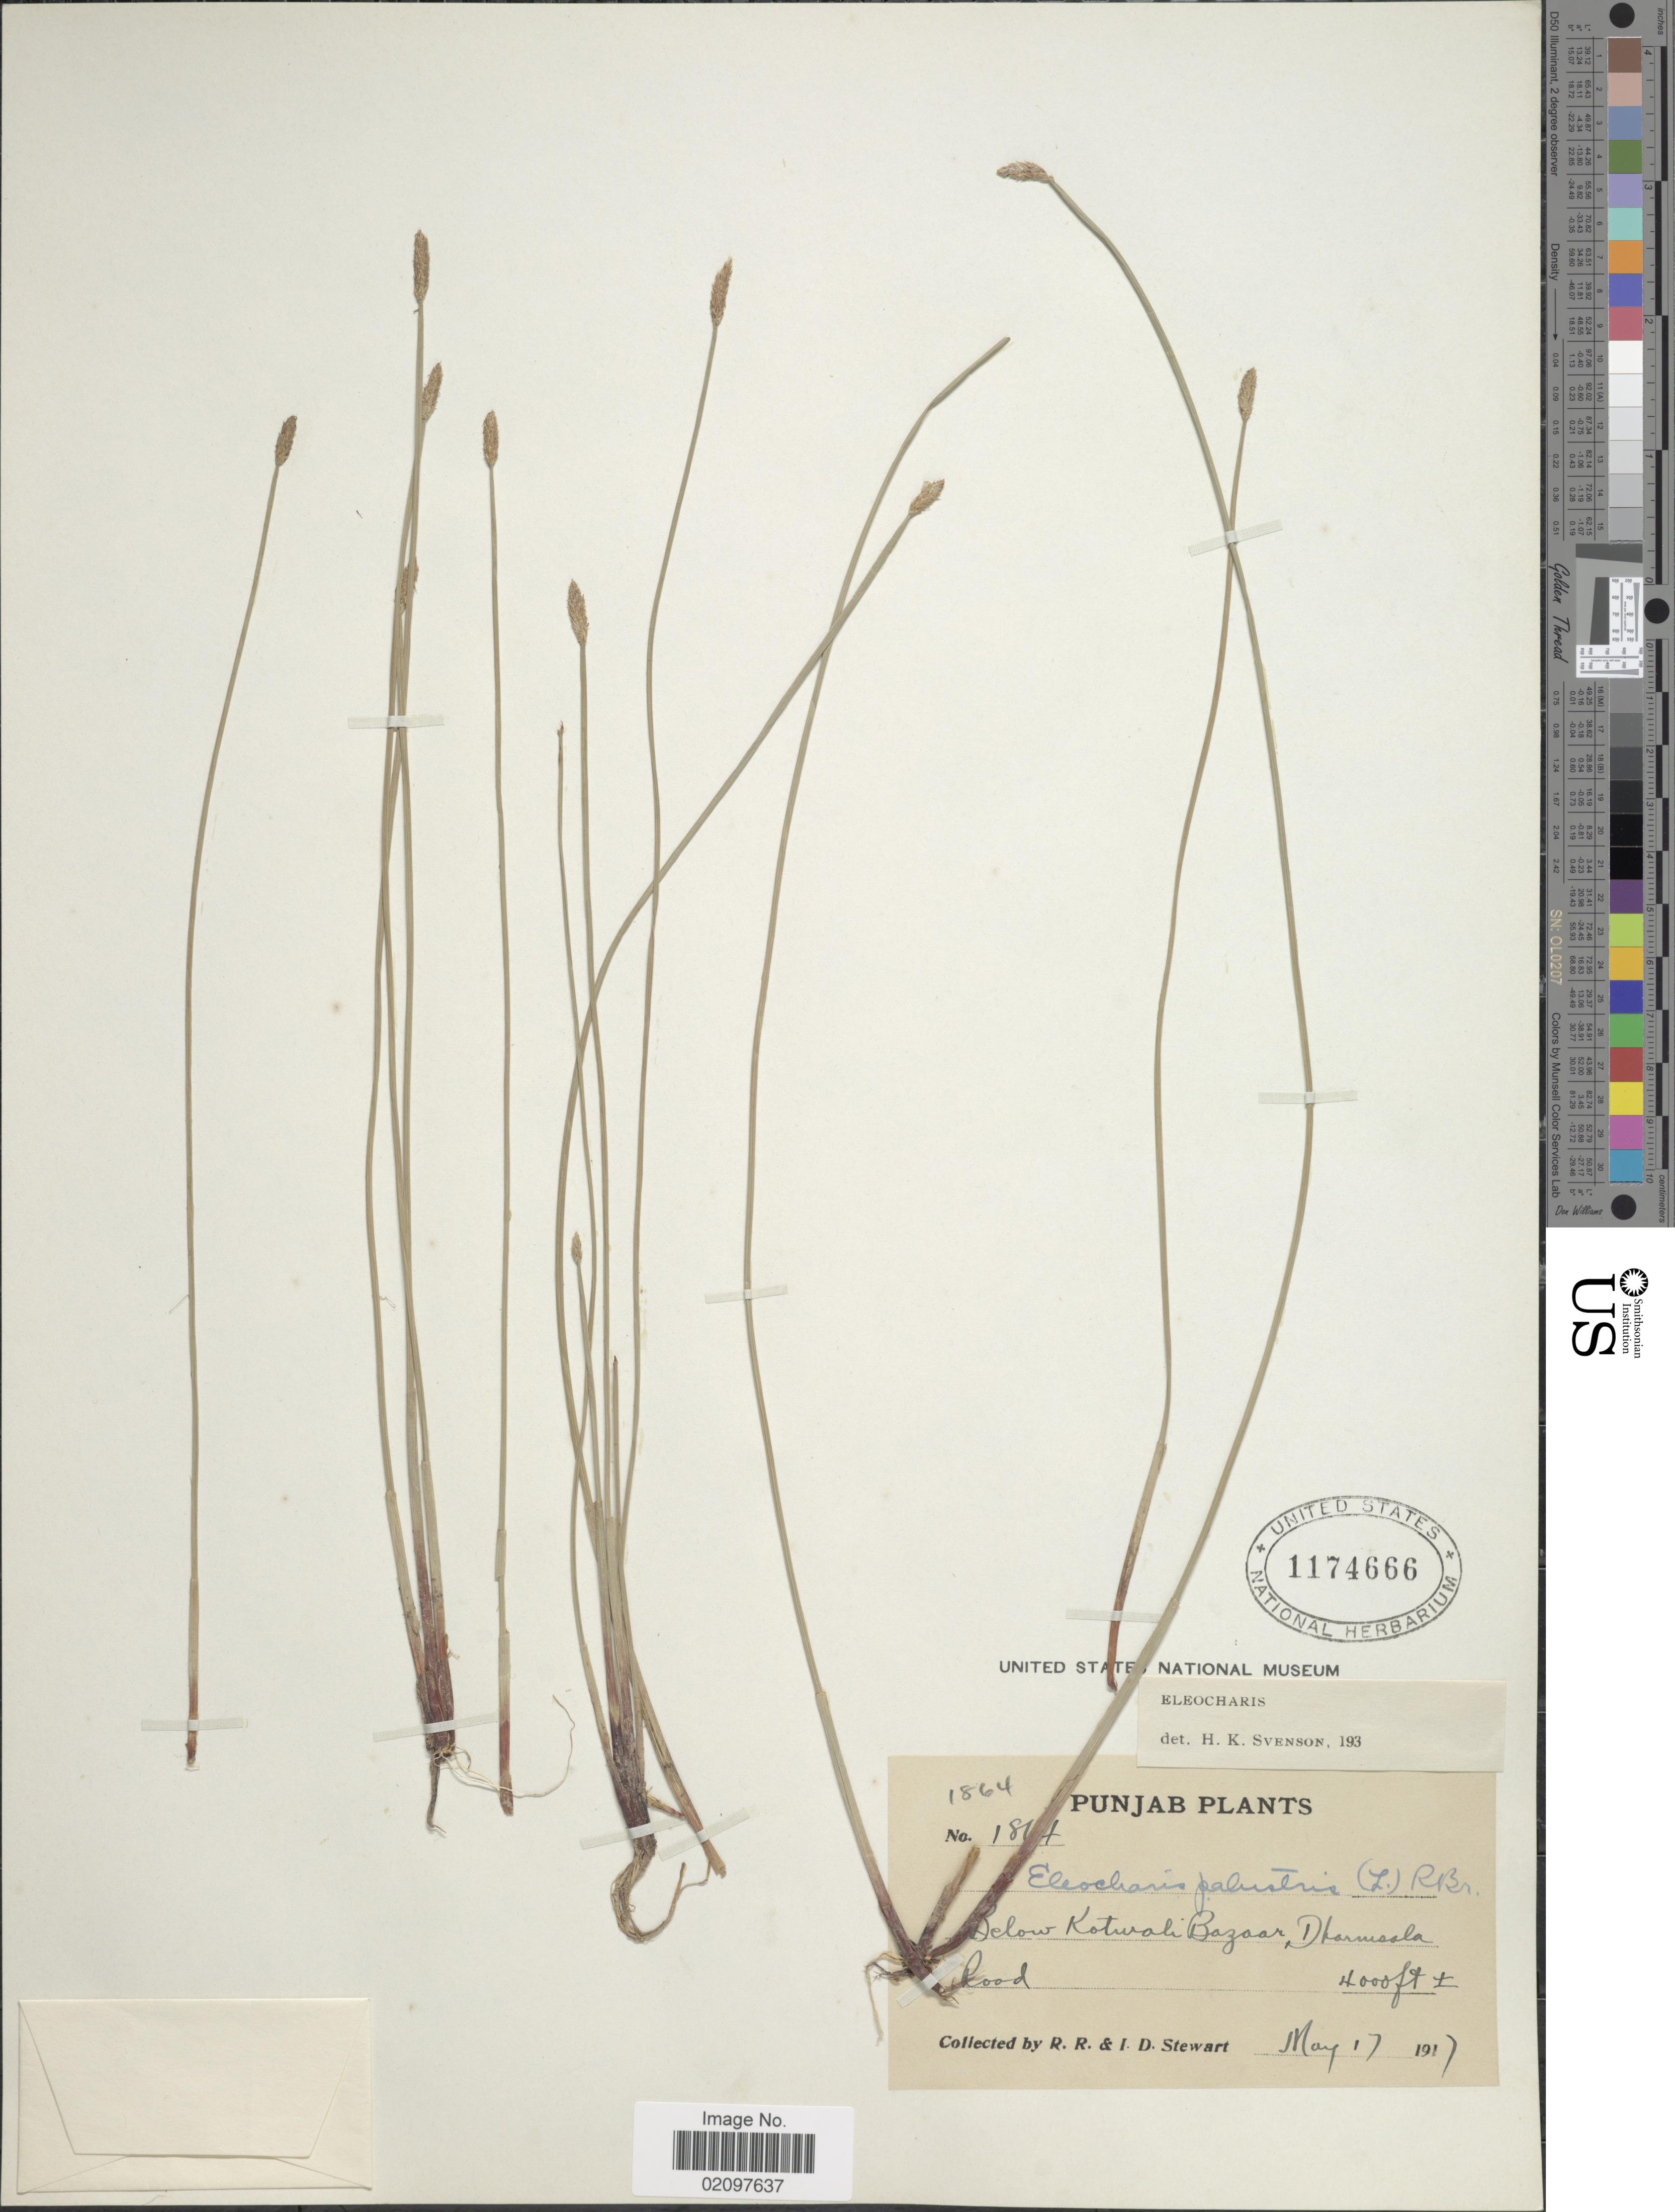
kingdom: Plantae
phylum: Tracheophyta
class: Liliopsida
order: Poales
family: Cyperaceae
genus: Eleocharis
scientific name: Eleocharis palustris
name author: (L.) Roem. & Schult.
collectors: R. R. Stewart & I. Stewart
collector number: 1864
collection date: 1917-05-17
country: India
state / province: Himachal Pradesh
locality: Below Kotwali Bazaar, Dharmsala, Road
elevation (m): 1219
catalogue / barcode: US 1174666